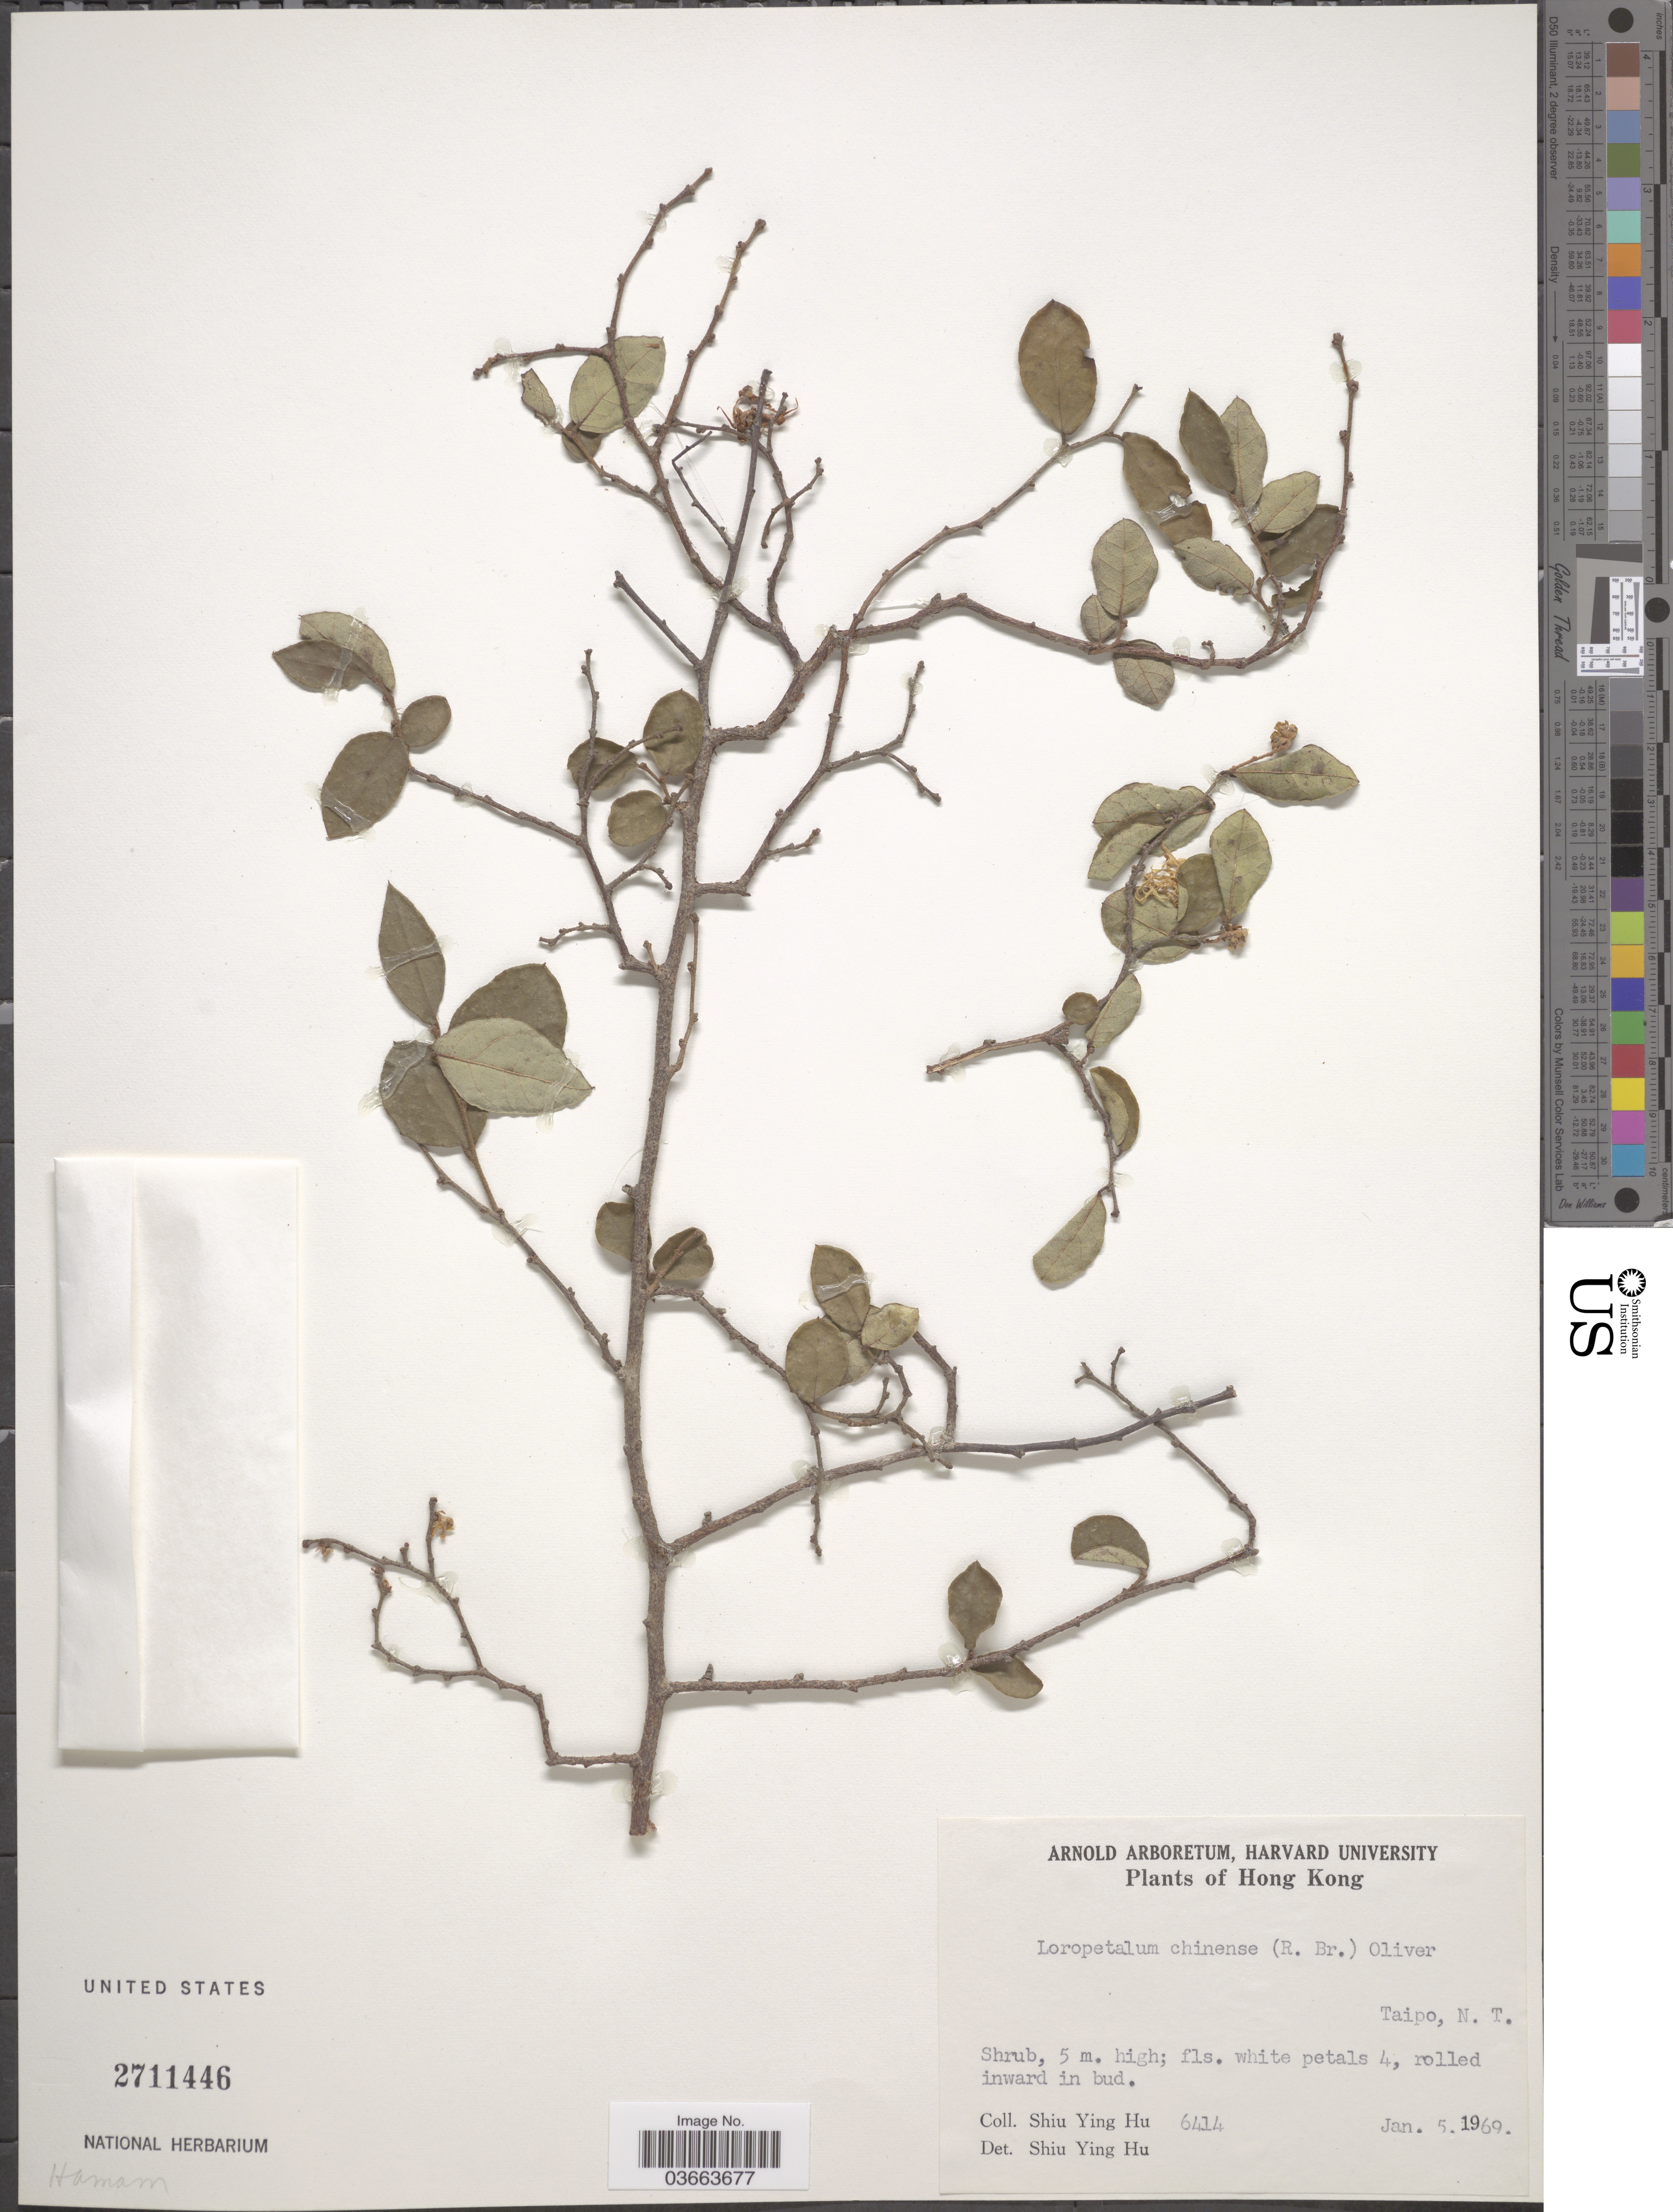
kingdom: Plantae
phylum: Tracheophyta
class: Magnoliopsida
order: Saxifragales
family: Hamamelidaceae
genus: Loropetalum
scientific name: Loropetalum chinense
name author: (R. Br.) Oliv.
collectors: S. Y. Hu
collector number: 6414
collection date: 1969-01-05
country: China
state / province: Hong Kong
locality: Taipo, N. T.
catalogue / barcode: US 2711446